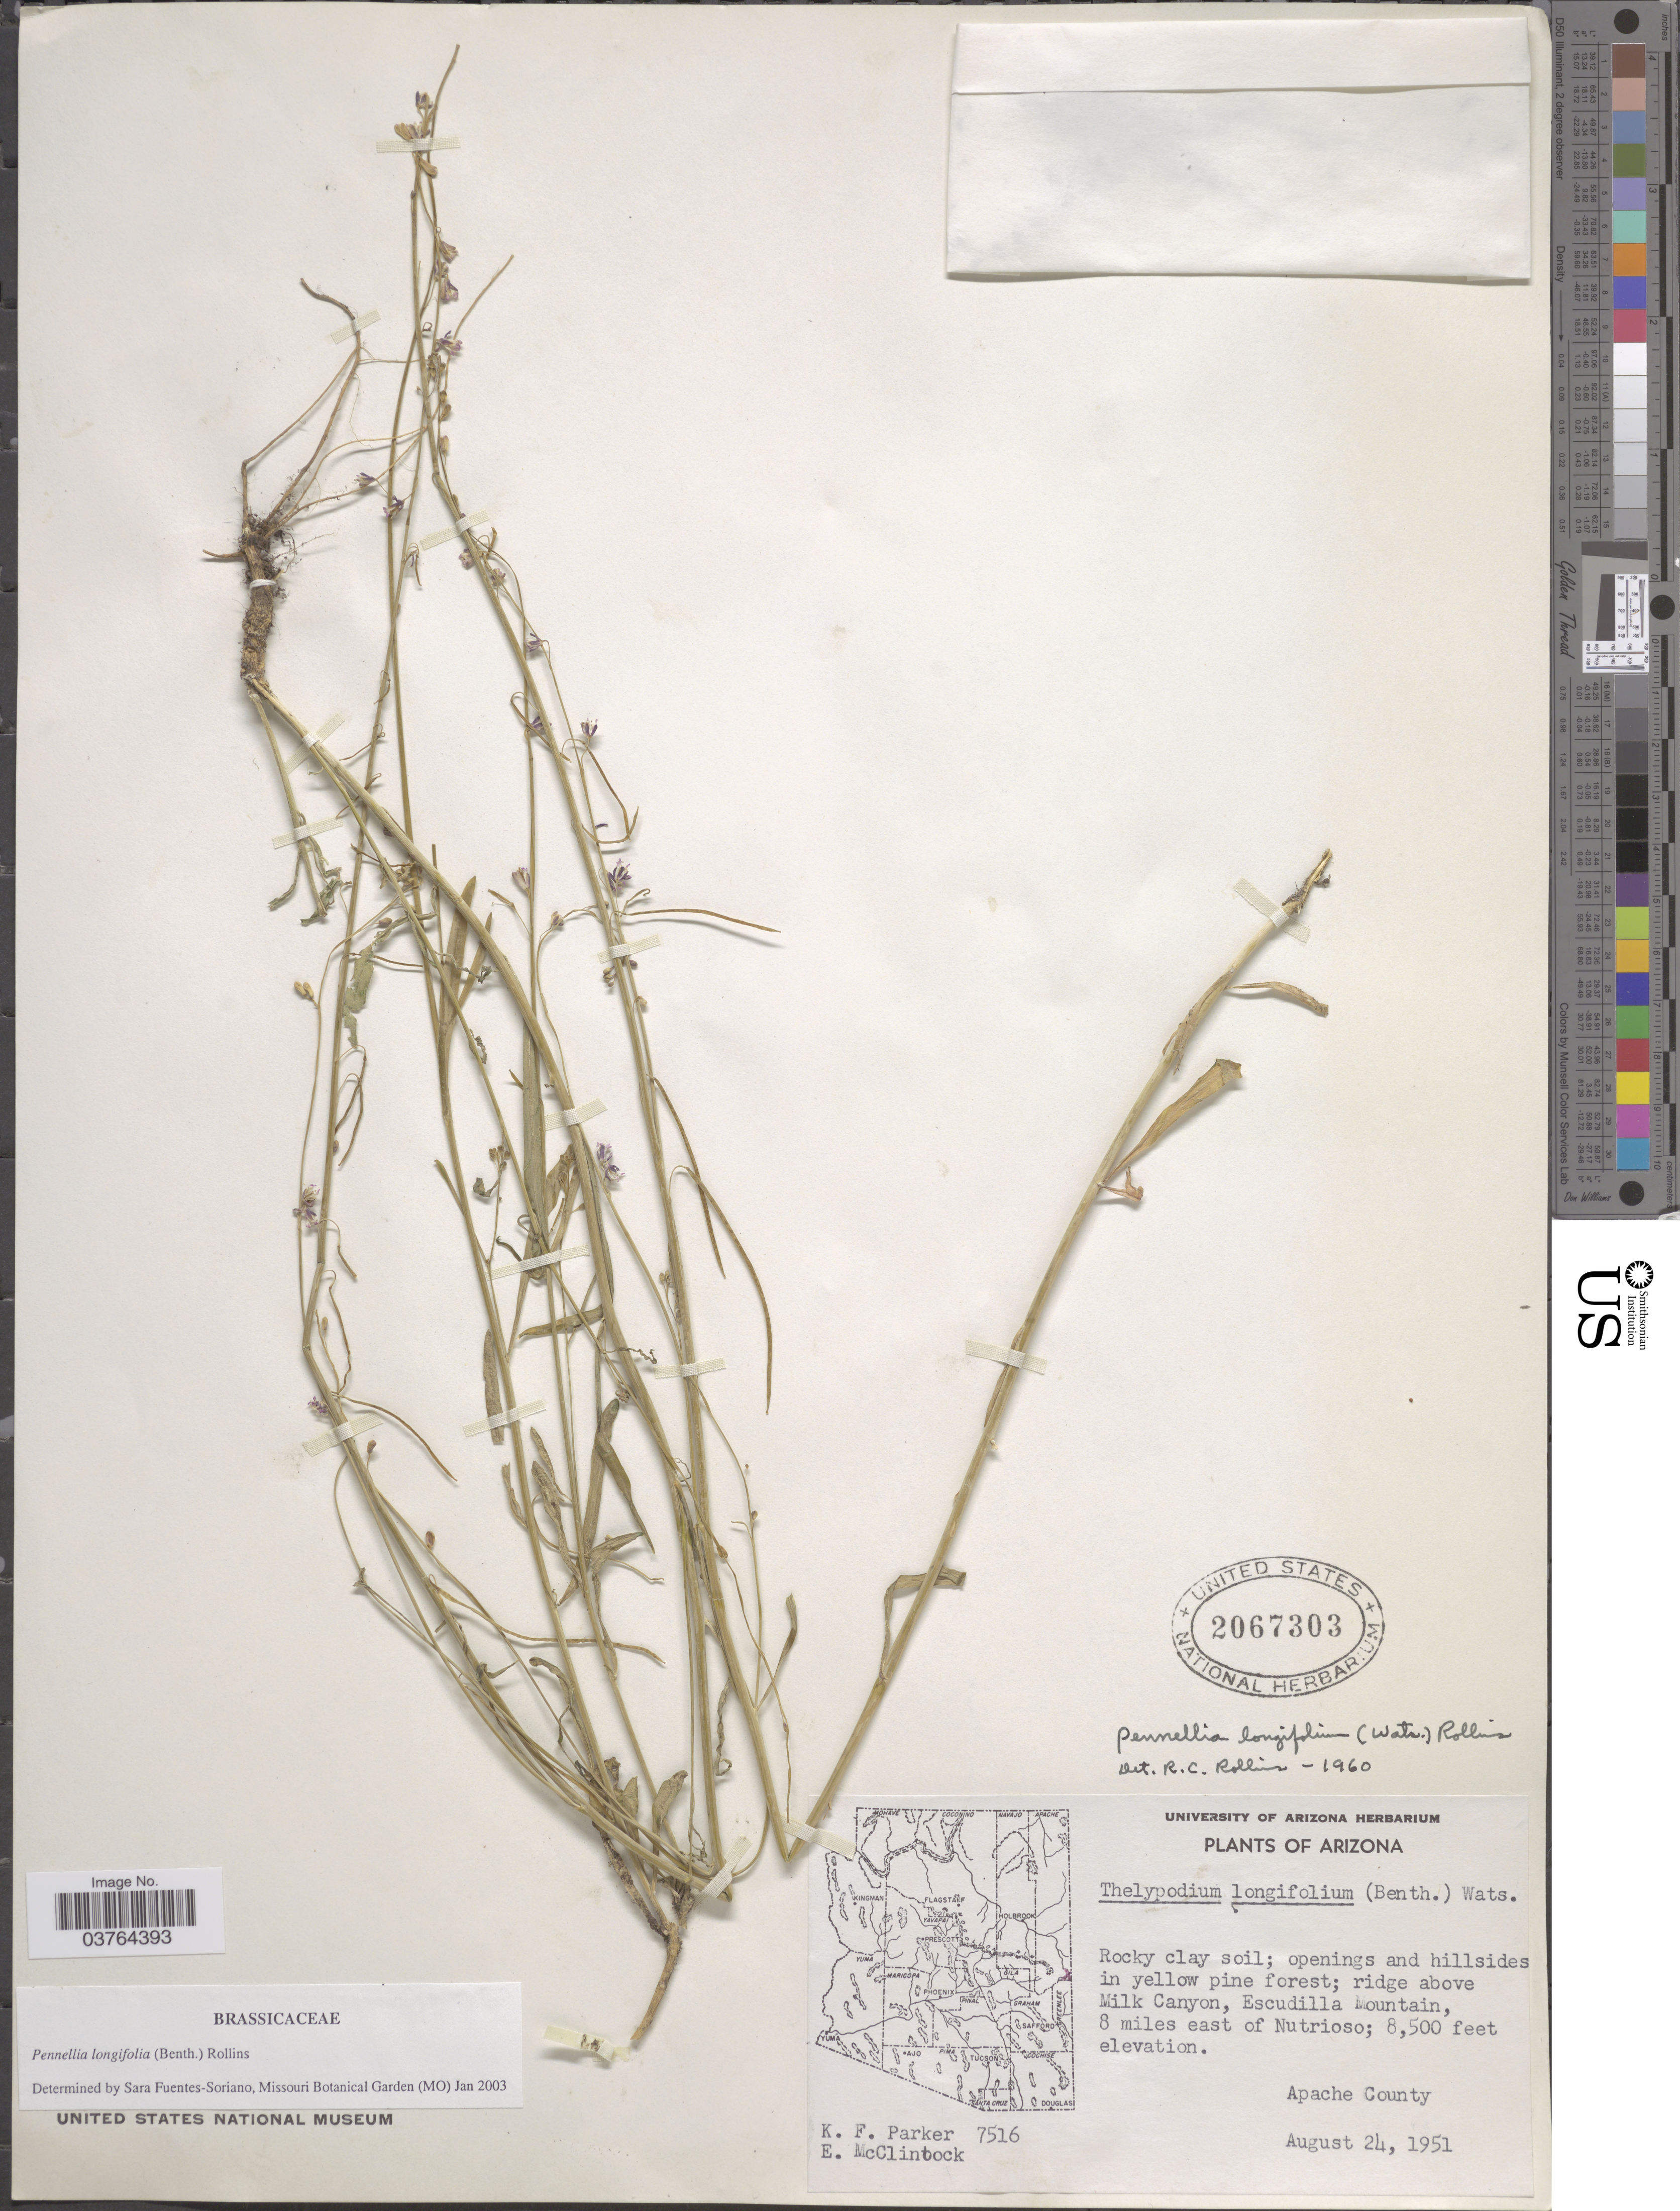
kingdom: Plantae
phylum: Tracheophyta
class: Magnoliopsida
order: Brassicales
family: Brassicaceae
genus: Pennellia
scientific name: Pennellia longifolia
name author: (Benth.) Rollins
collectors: K. F. Parker & E. McClintock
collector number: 7516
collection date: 1951-08-24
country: United States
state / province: Arizona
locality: Ridge above Milk Canyon, Escudilla Mountain, 8 miles east of Nutrioso. Apache County.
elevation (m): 2591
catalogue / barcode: US 2067303